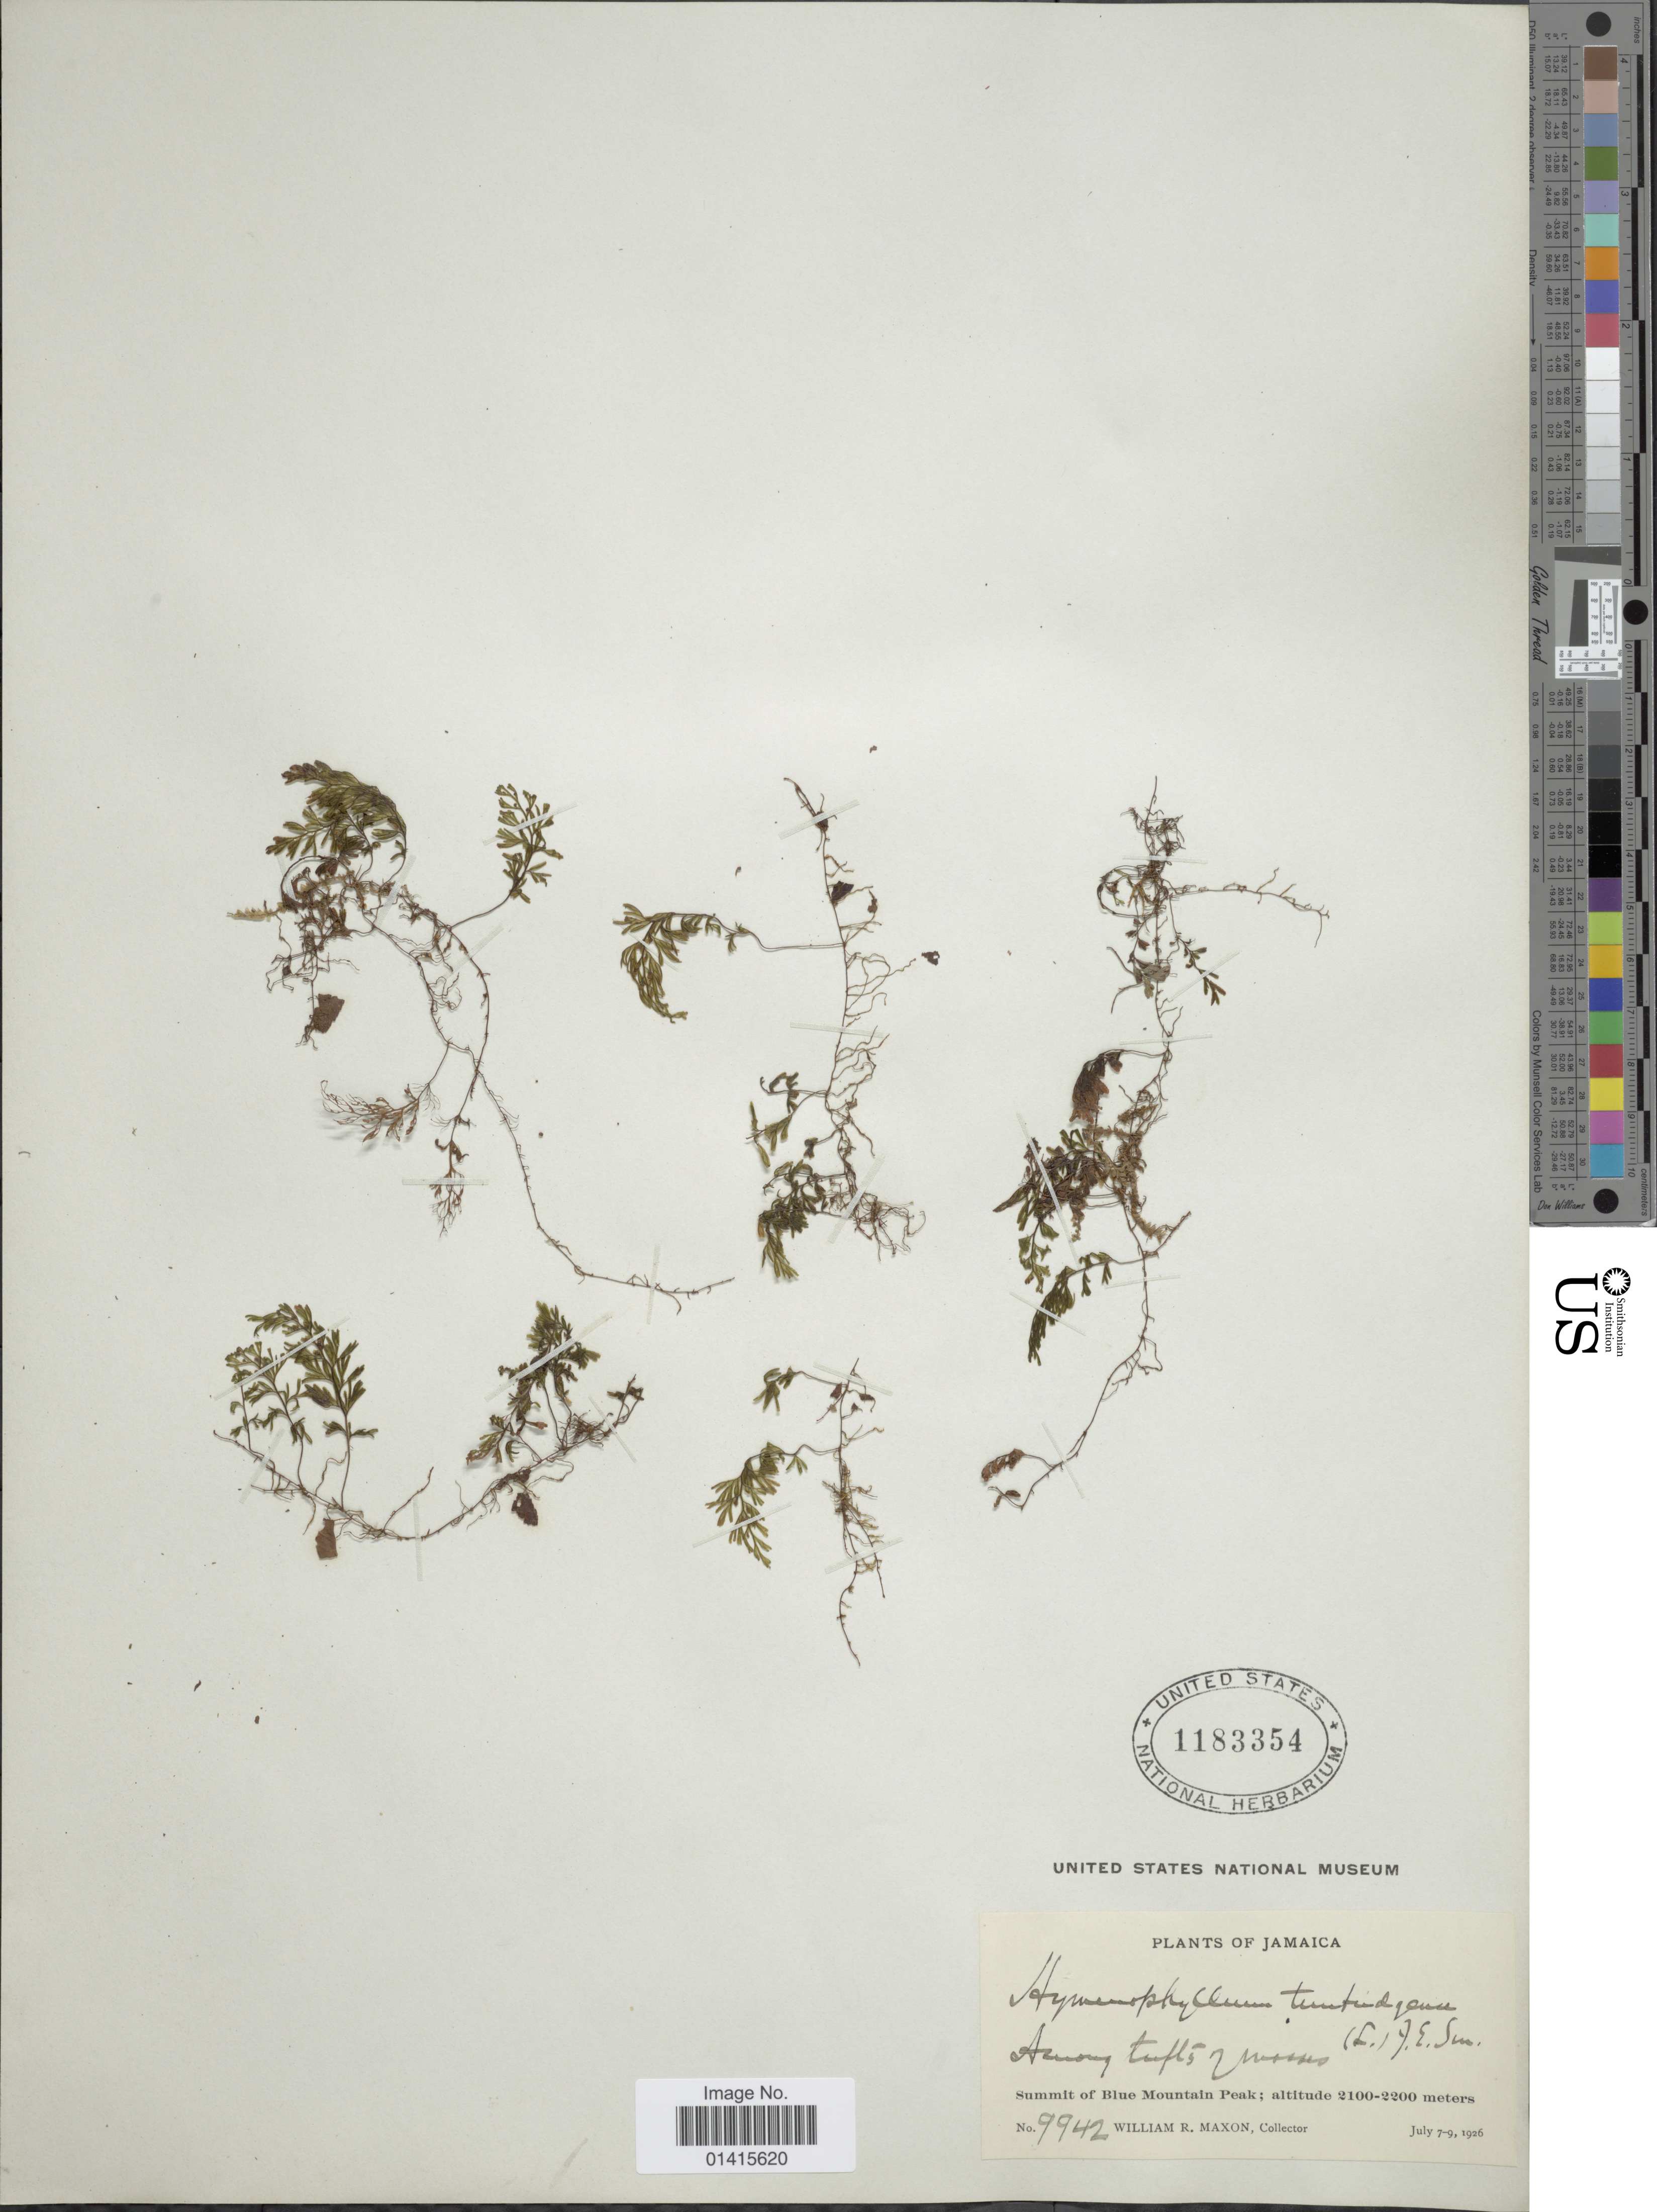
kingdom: Plantae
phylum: Tracheophyta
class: Polypodiopsida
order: Hymenophyllales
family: Hymenophyllaceae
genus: Hymenophyllum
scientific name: Hymenophyllum tunbrigense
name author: (L.) Small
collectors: W. R. Maxon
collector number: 9942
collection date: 1926-07-07/1926-07-09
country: Jamaica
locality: Summit of Blue Mountain peak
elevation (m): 2100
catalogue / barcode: US 1183354